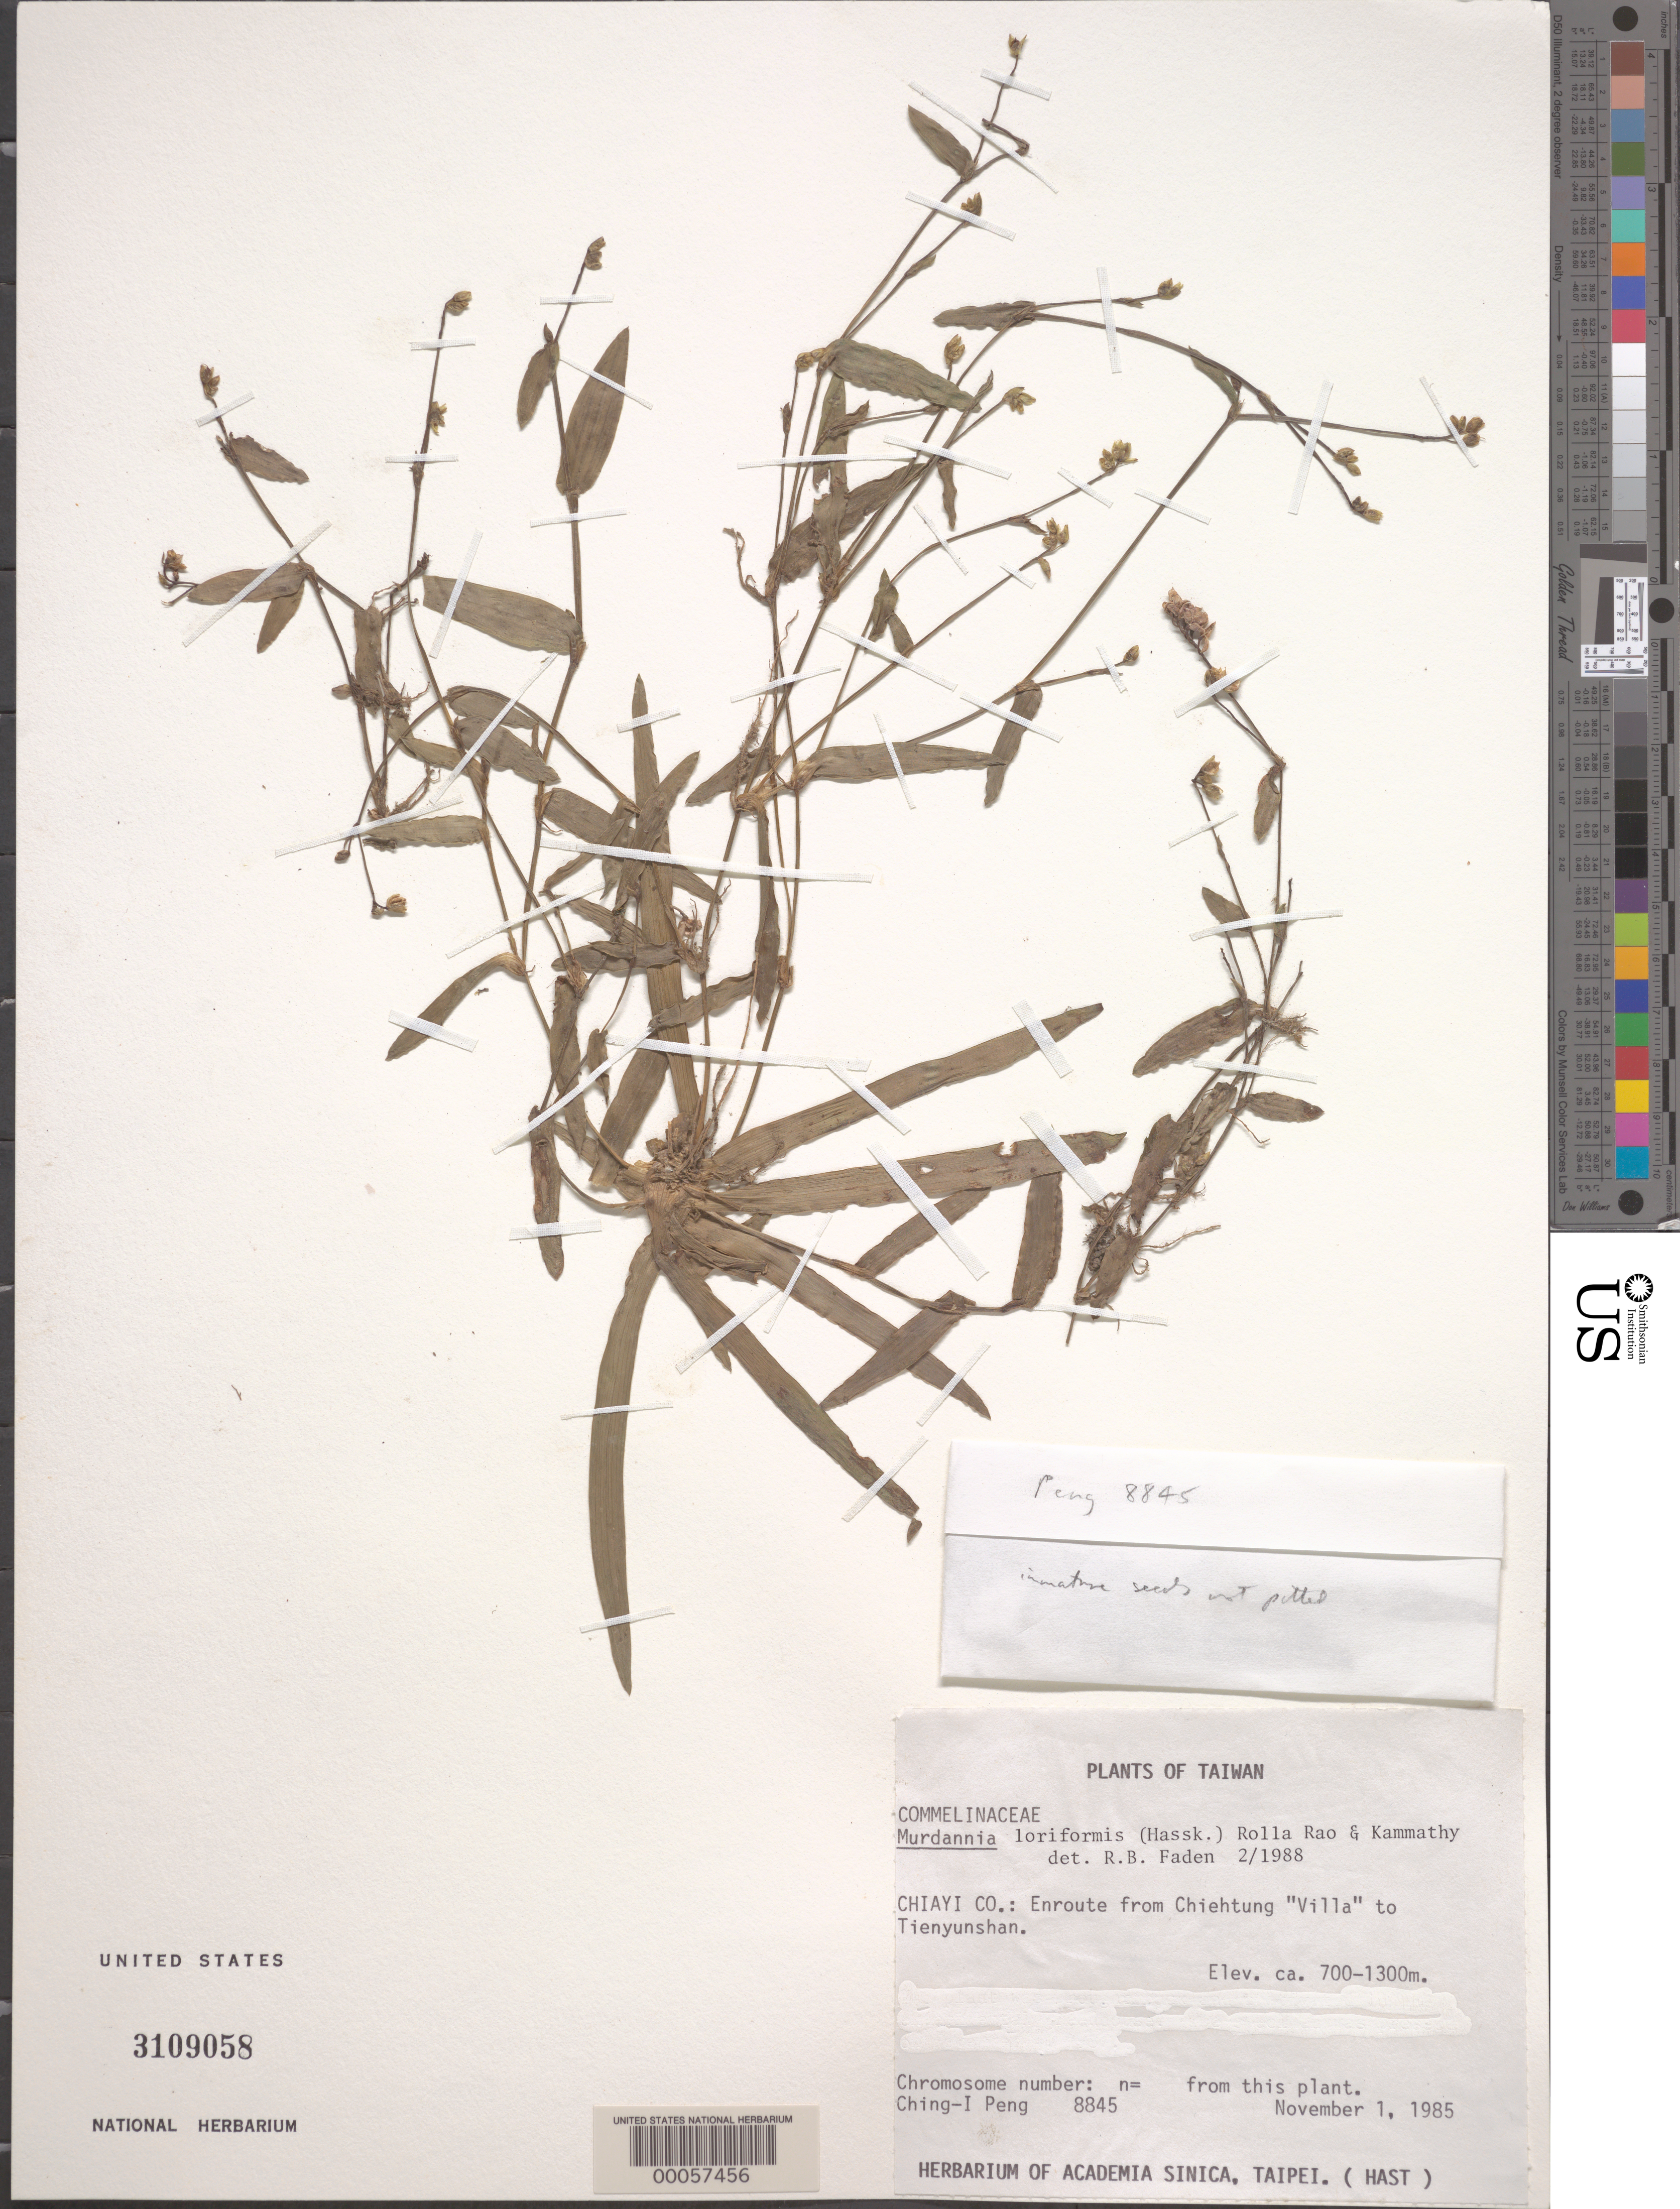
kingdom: Plantae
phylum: Tracheophyta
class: Liliopsida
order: Commelinales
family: Commelinaceae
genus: Murdannia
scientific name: Murdannia loriformis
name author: (Hassk.) R.S. Rao & Kammathy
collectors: C.-I Peng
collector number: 8845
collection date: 1985-11-01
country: Taiwan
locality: Chiayi Co.: Enroute from Chietung "Villa" to Tienyunshan.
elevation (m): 700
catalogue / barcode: US 3109058